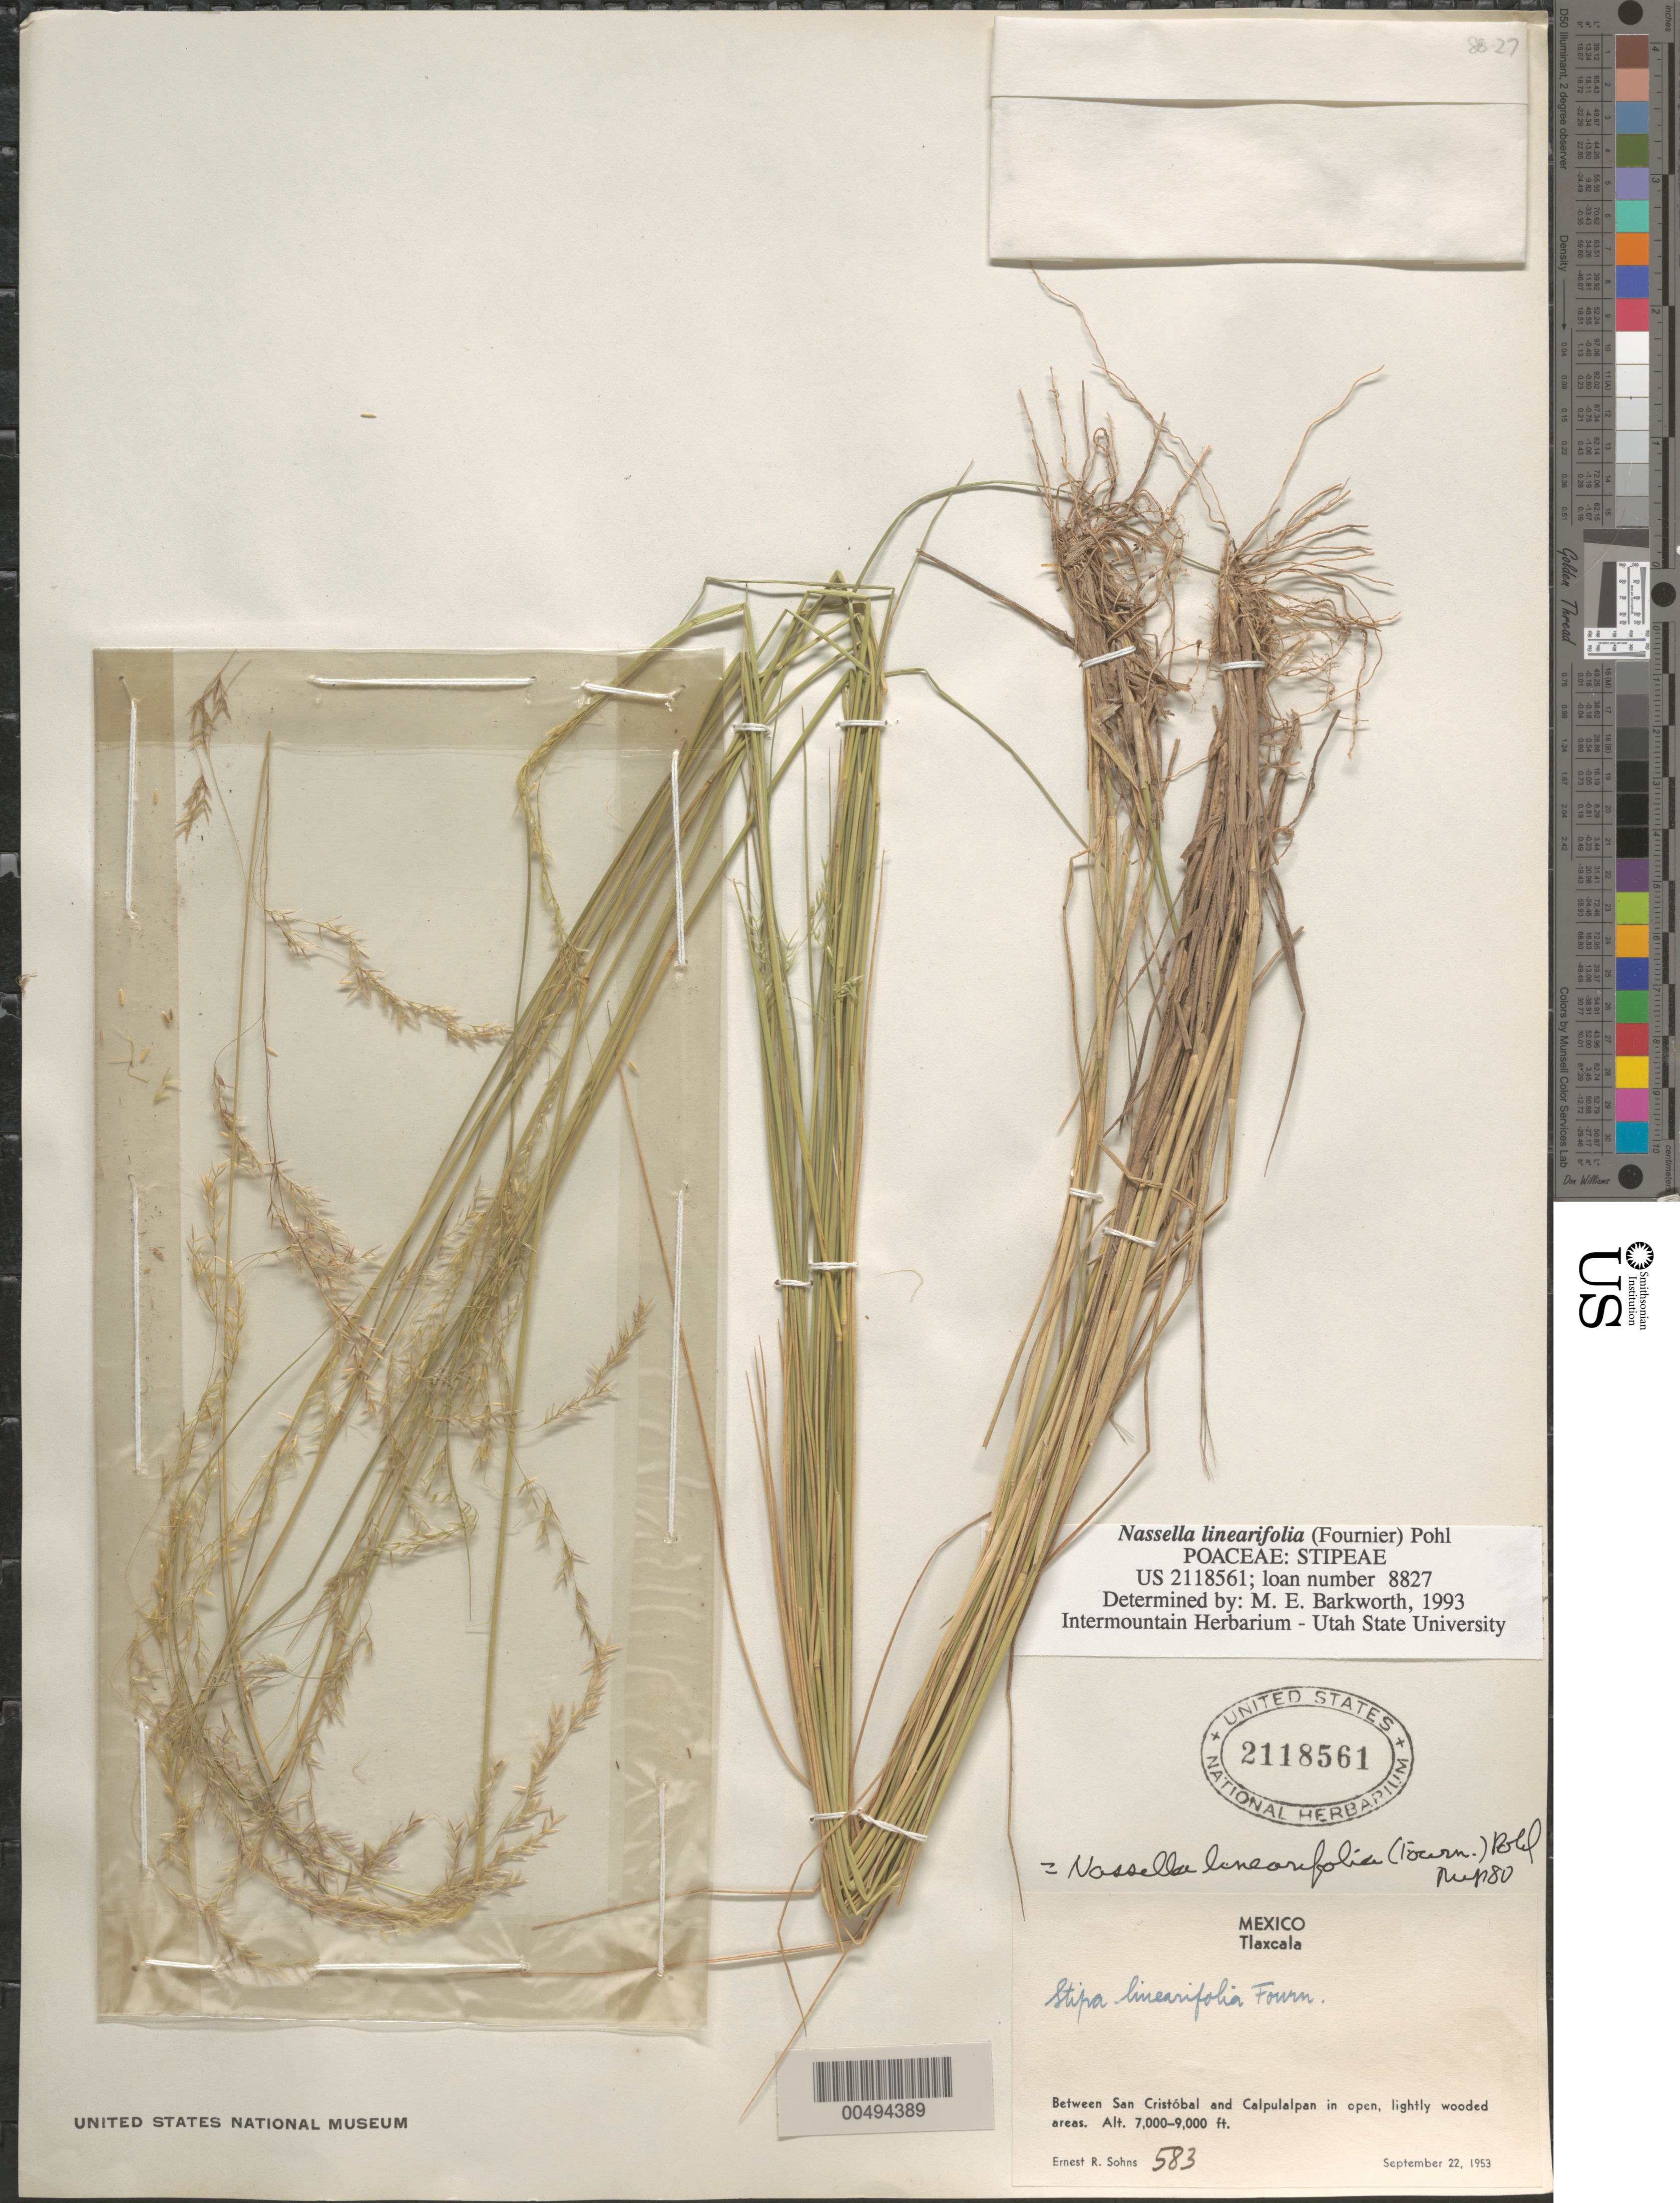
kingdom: Plantae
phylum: Tracheophyta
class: Liliopsida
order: Poales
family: Poaceae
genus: Nassella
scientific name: Nassella linearifolia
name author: (E. Fourn.) R.W. Pohl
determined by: Barkworth, M. E.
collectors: E. R. Sohns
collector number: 583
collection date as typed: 22 Sep 1953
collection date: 1953-09-22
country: Mexico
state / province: Tlaxcala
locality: Between San Crist¢bal & Calpulalpan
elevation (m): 2134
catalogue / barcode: US 2118561